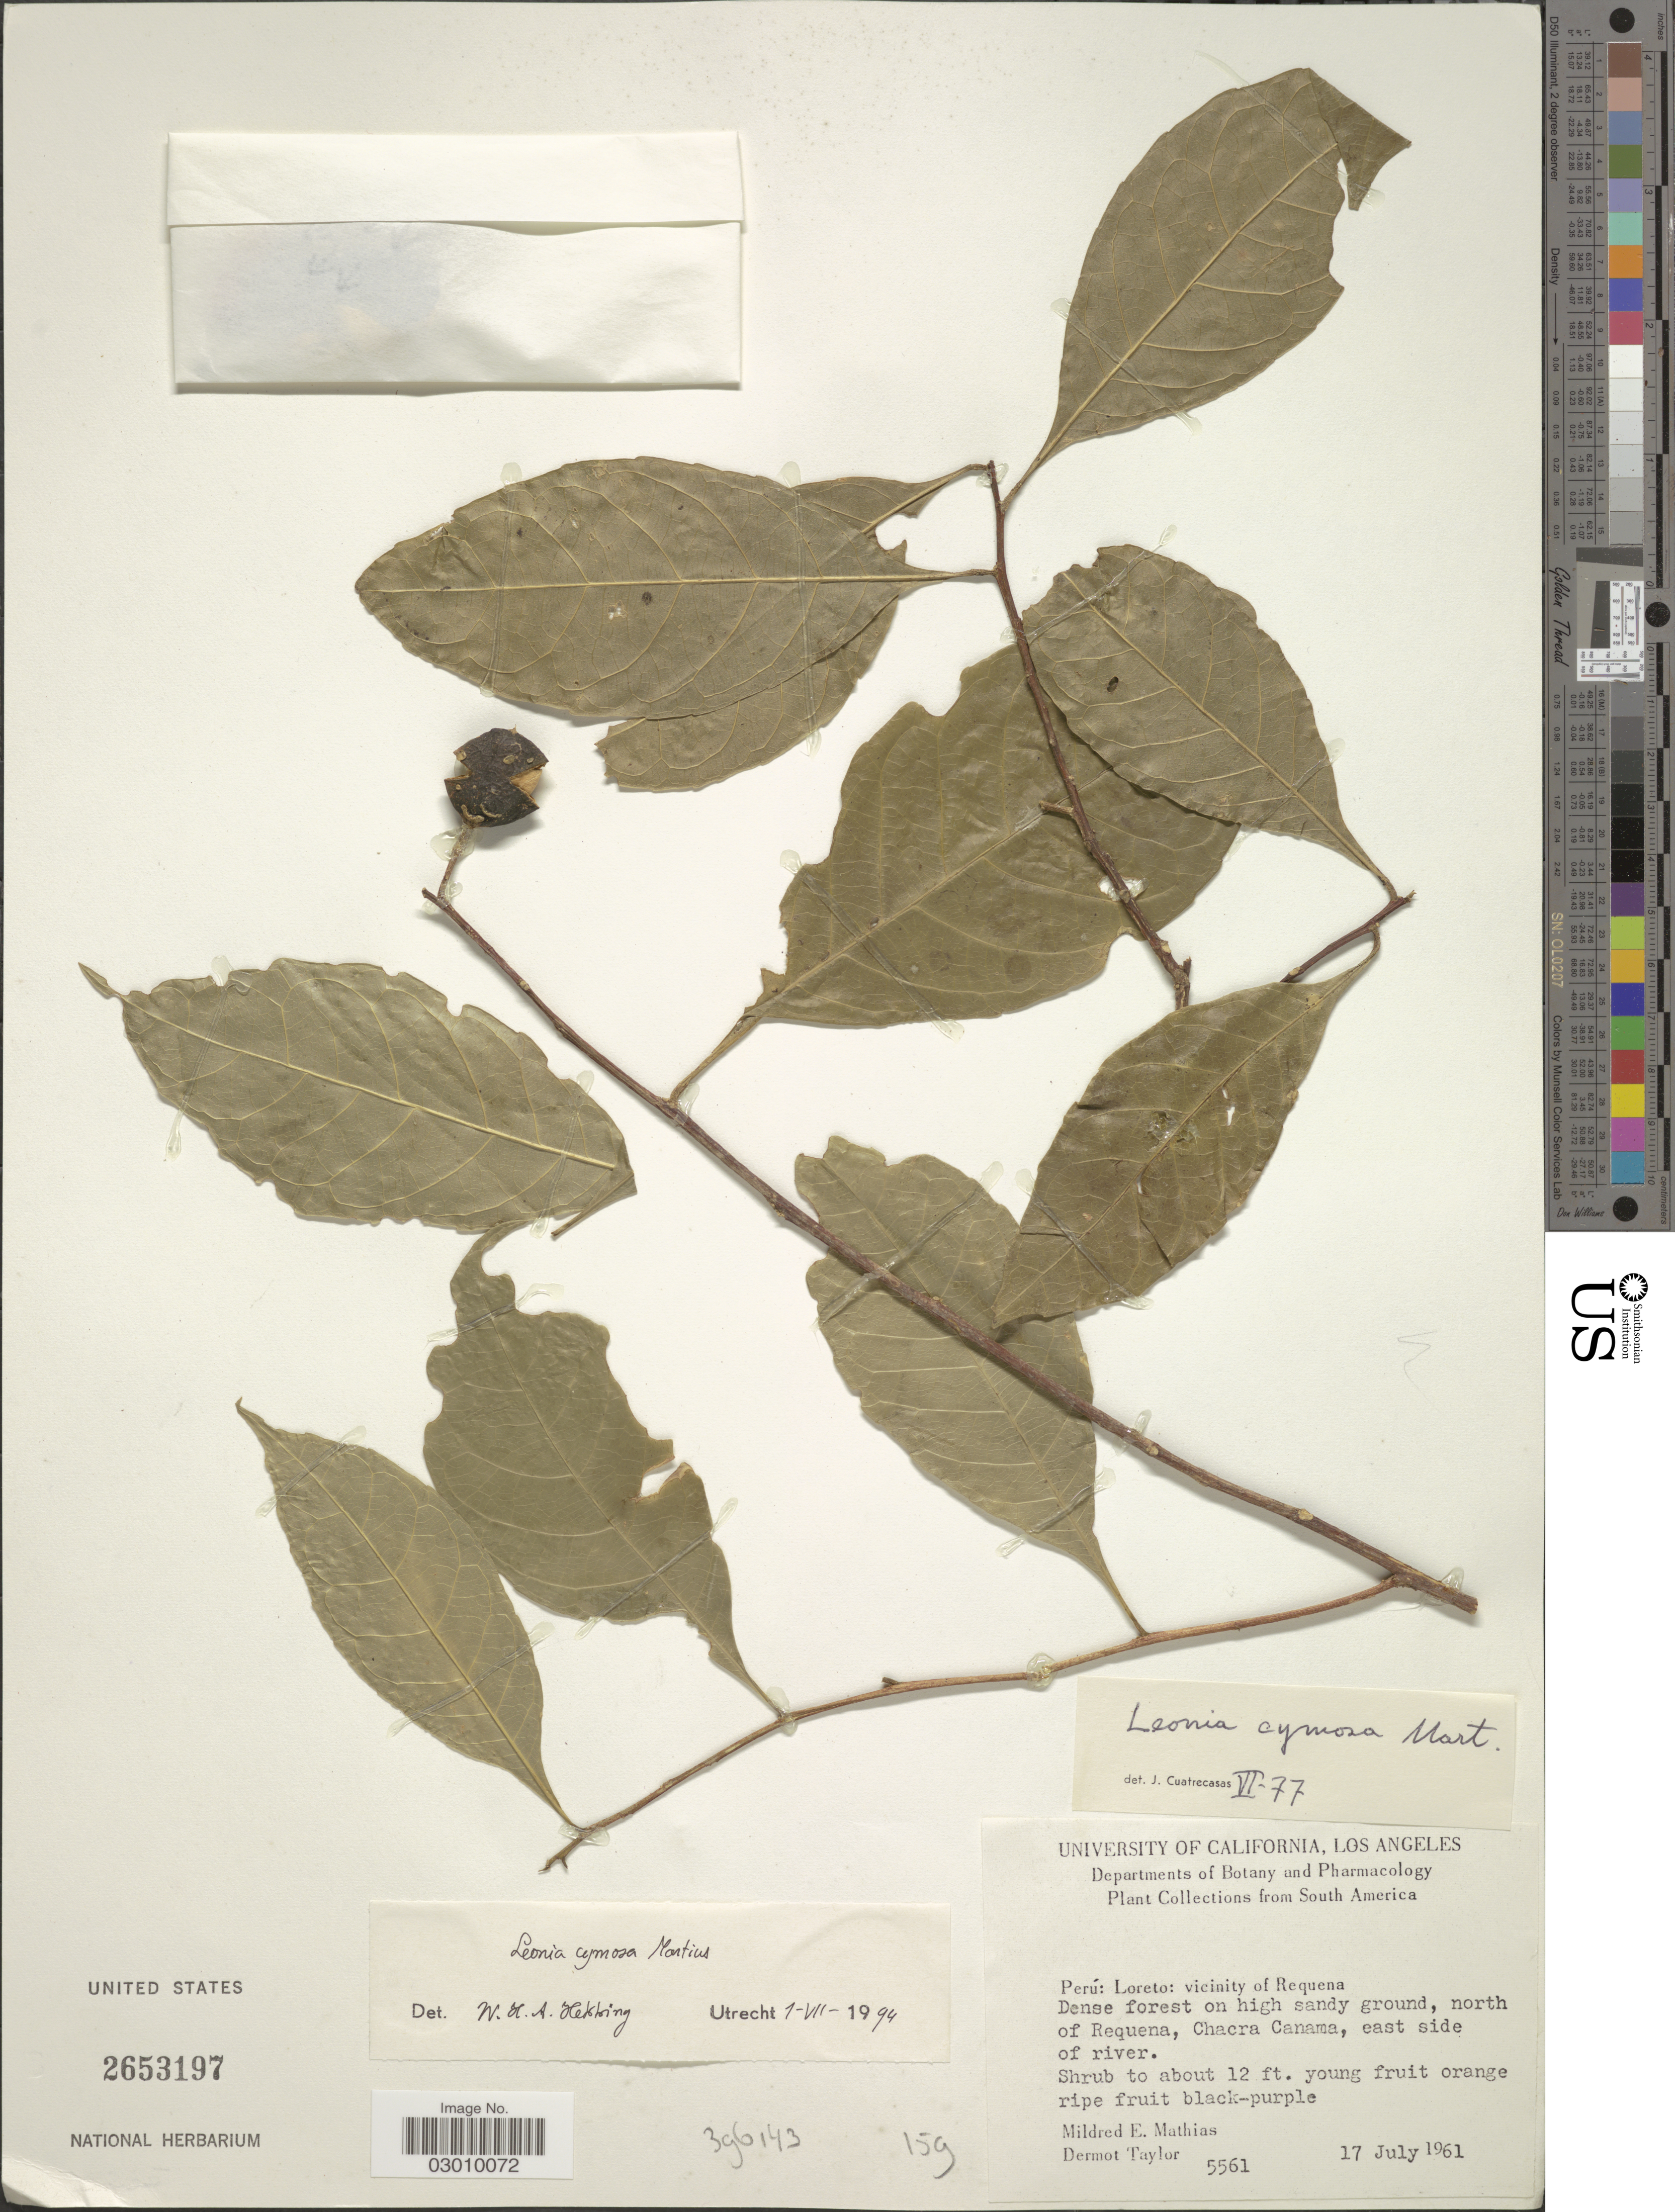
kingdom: Plantae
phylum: Tracheophyta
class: Magnoliopsida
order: Malpighiales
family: Violaceae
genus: Leonia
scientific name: Leonia cymosa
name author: Mart.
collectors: M. E. Mathias & D. Taylor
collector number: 5561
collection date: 1961-07-17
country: Peru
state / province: Loreto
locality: Vicinity of Requena, Dense forest on high sandy ground, north of Requena, Chacra Canama, east side of river.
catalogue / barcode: US 2653197